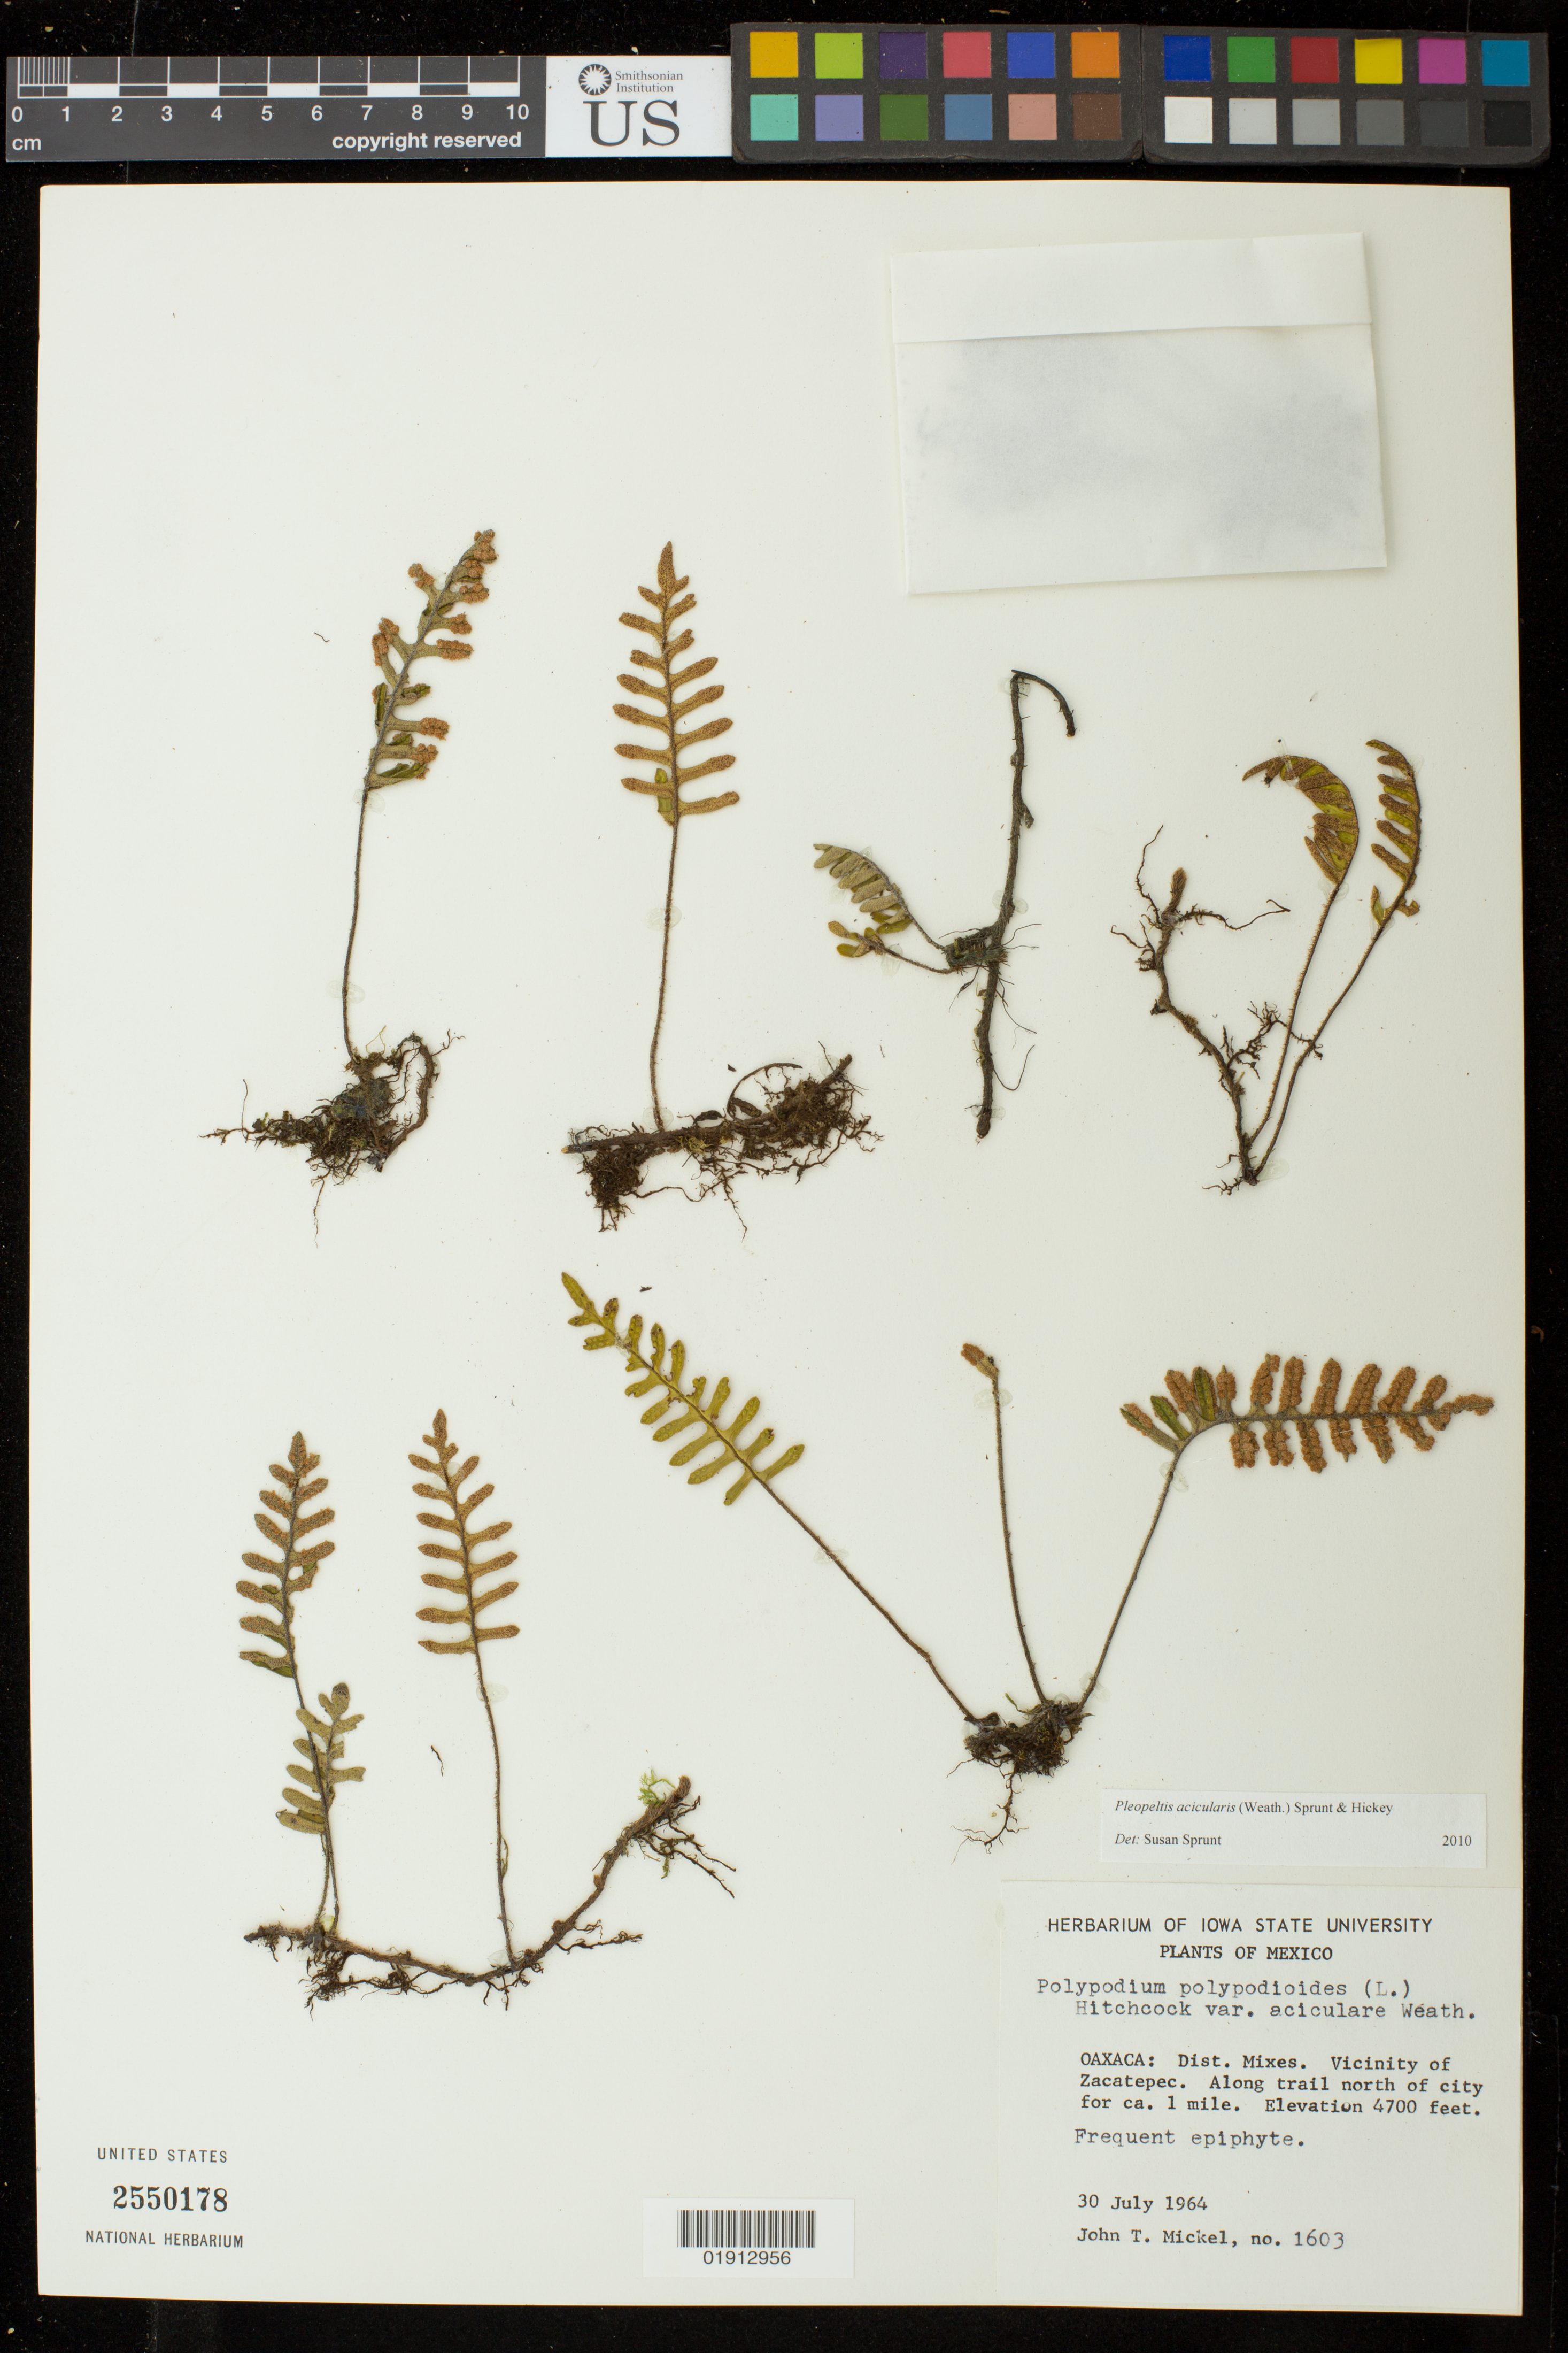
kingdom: Plantae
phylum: Tracheophyta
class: Polypodiopsida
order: Polypodiales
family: Polypodiaceae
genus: Pleopeltis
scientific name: Pleopeltis acicularis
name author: (Weath.) A.R. Sm. & Krömer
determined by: Sprunt, S. V.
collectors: J. T. Mickel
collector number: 1603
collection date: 1964-07-30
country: Mexico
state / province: Oaxaca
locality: Dist. Mixes. Vicinity of Zacatepec. Along trail north of city for ca. 1 mile.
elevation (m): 1433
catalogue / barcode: US 2550178